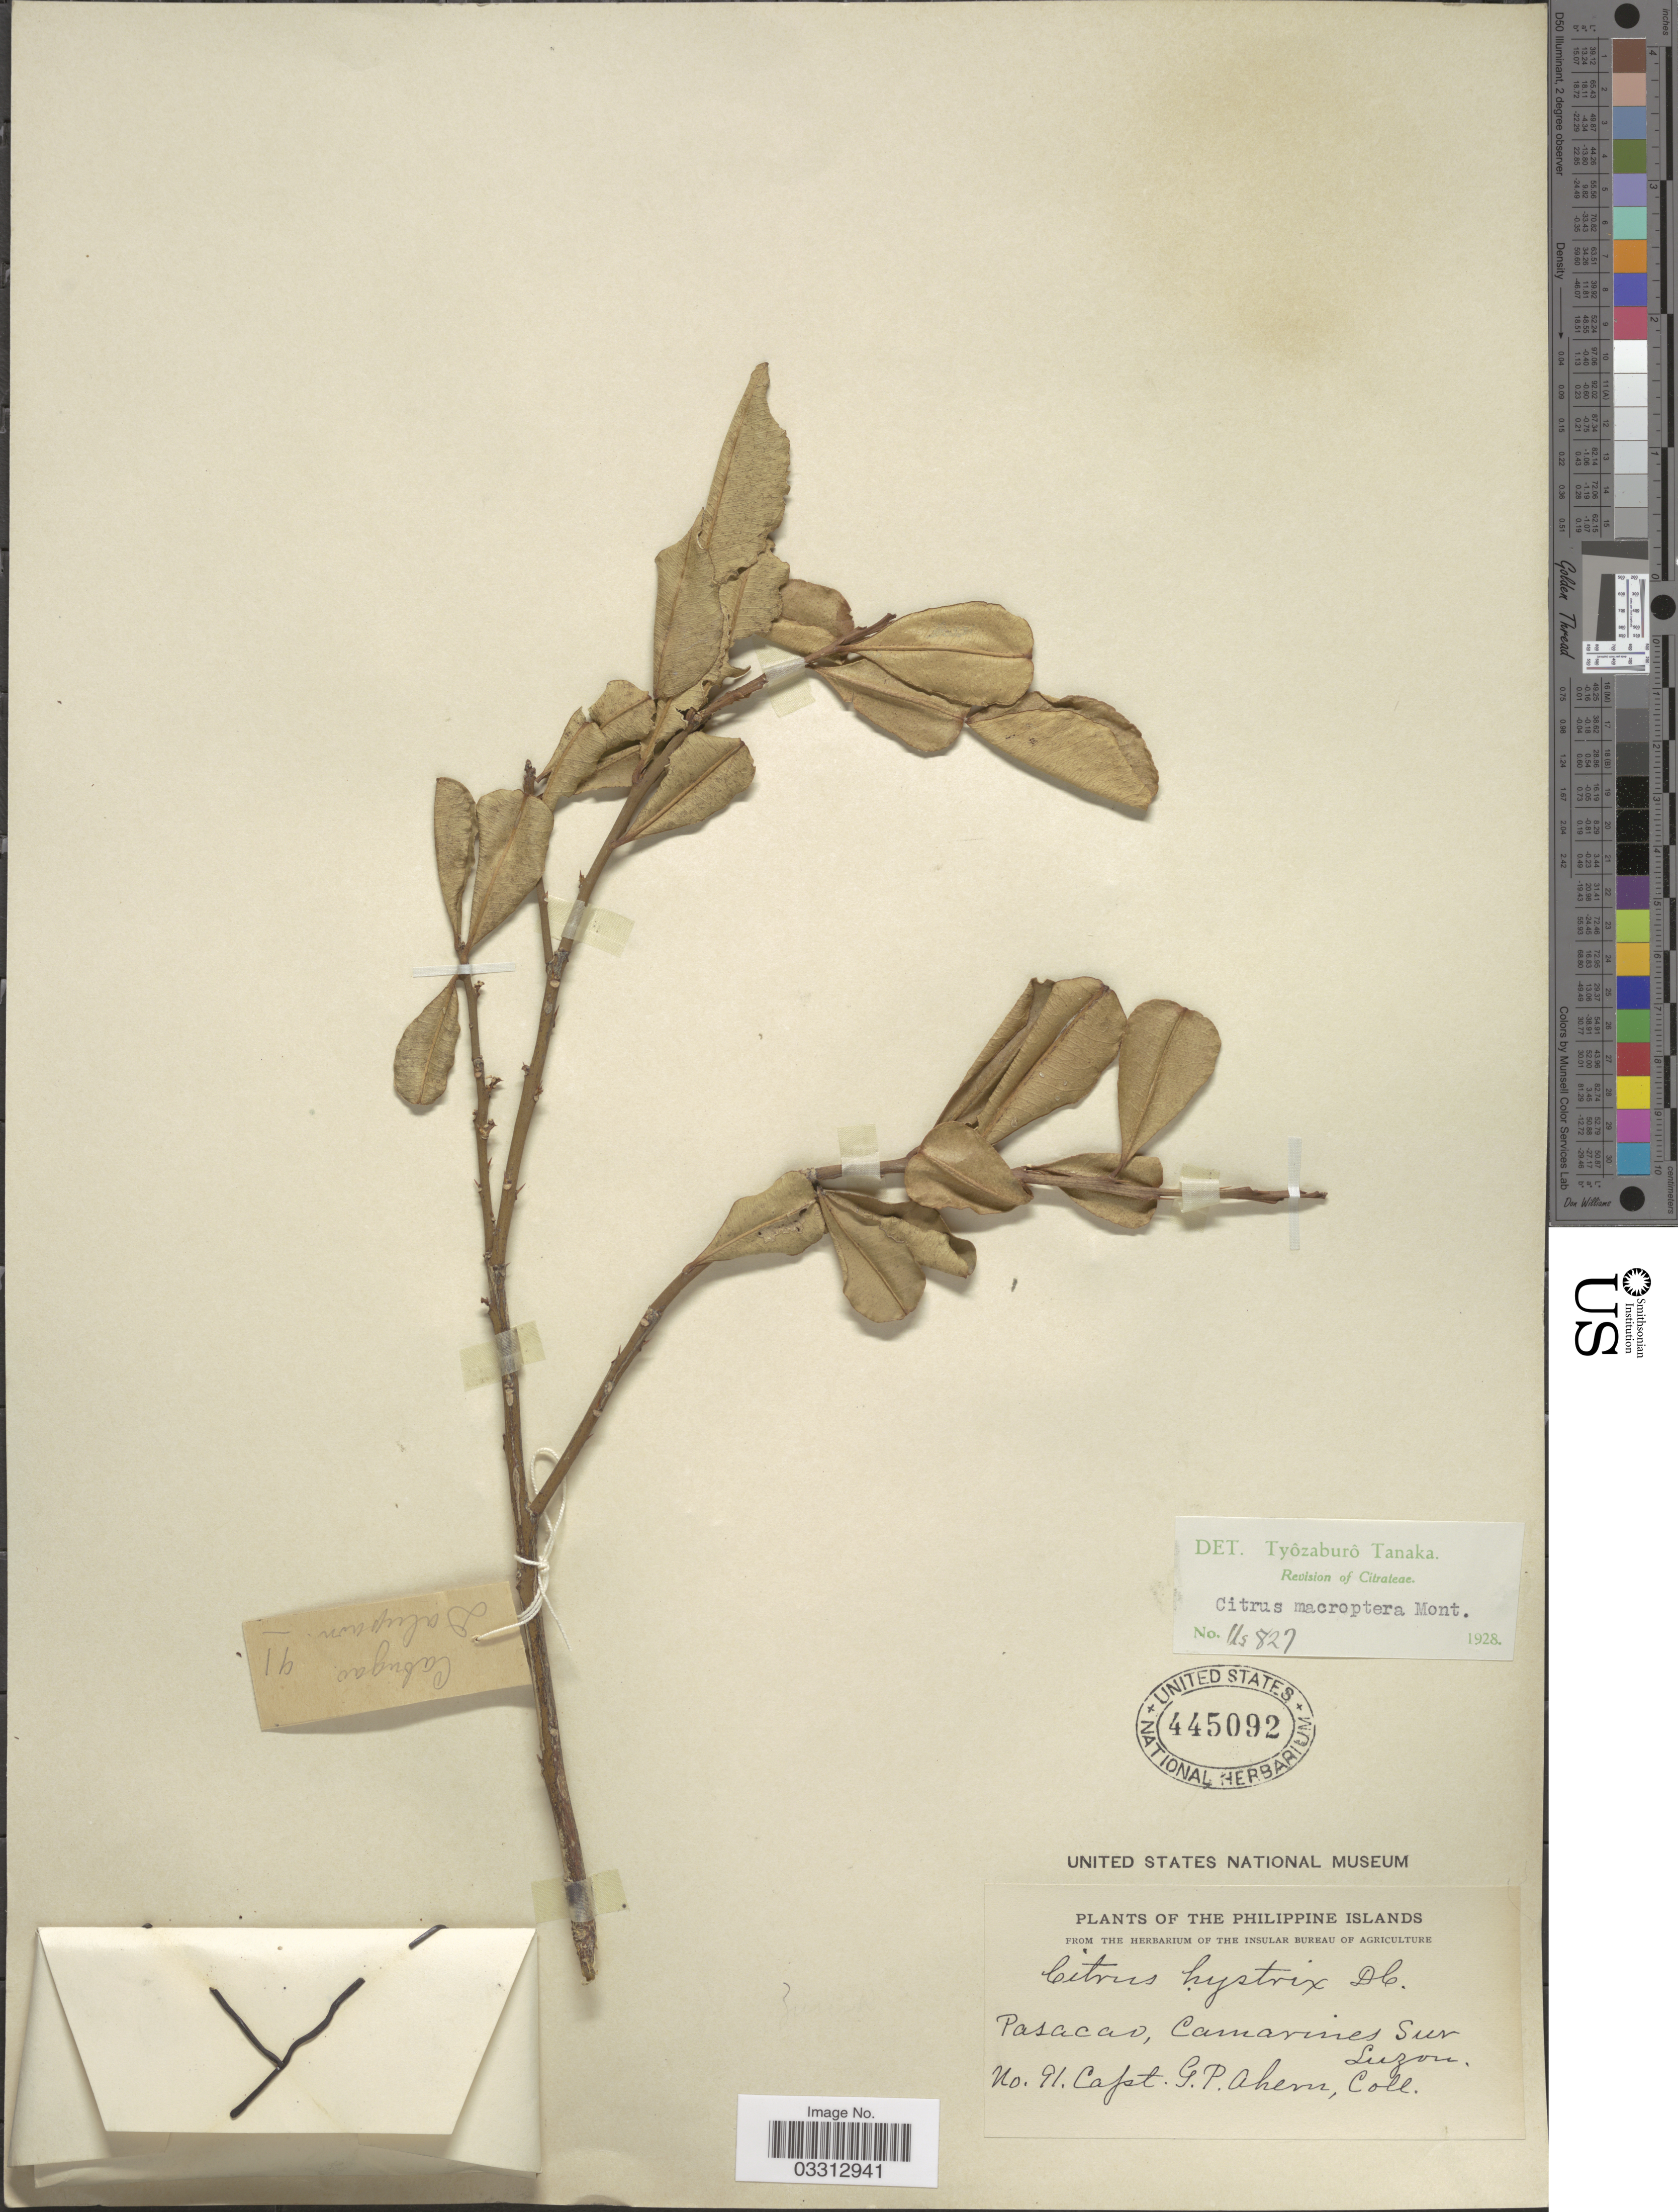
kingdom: Plantae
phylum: Tracheophyta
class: Magnoliopsida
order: Sapindales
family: Rutaceae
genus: Citrus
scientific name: Citrus macroptera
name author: Montrouz.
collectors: G. Ahern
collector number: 91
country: Philippines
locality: Pasacao, Camarines Sur, Luzon.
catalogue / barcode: US 445092